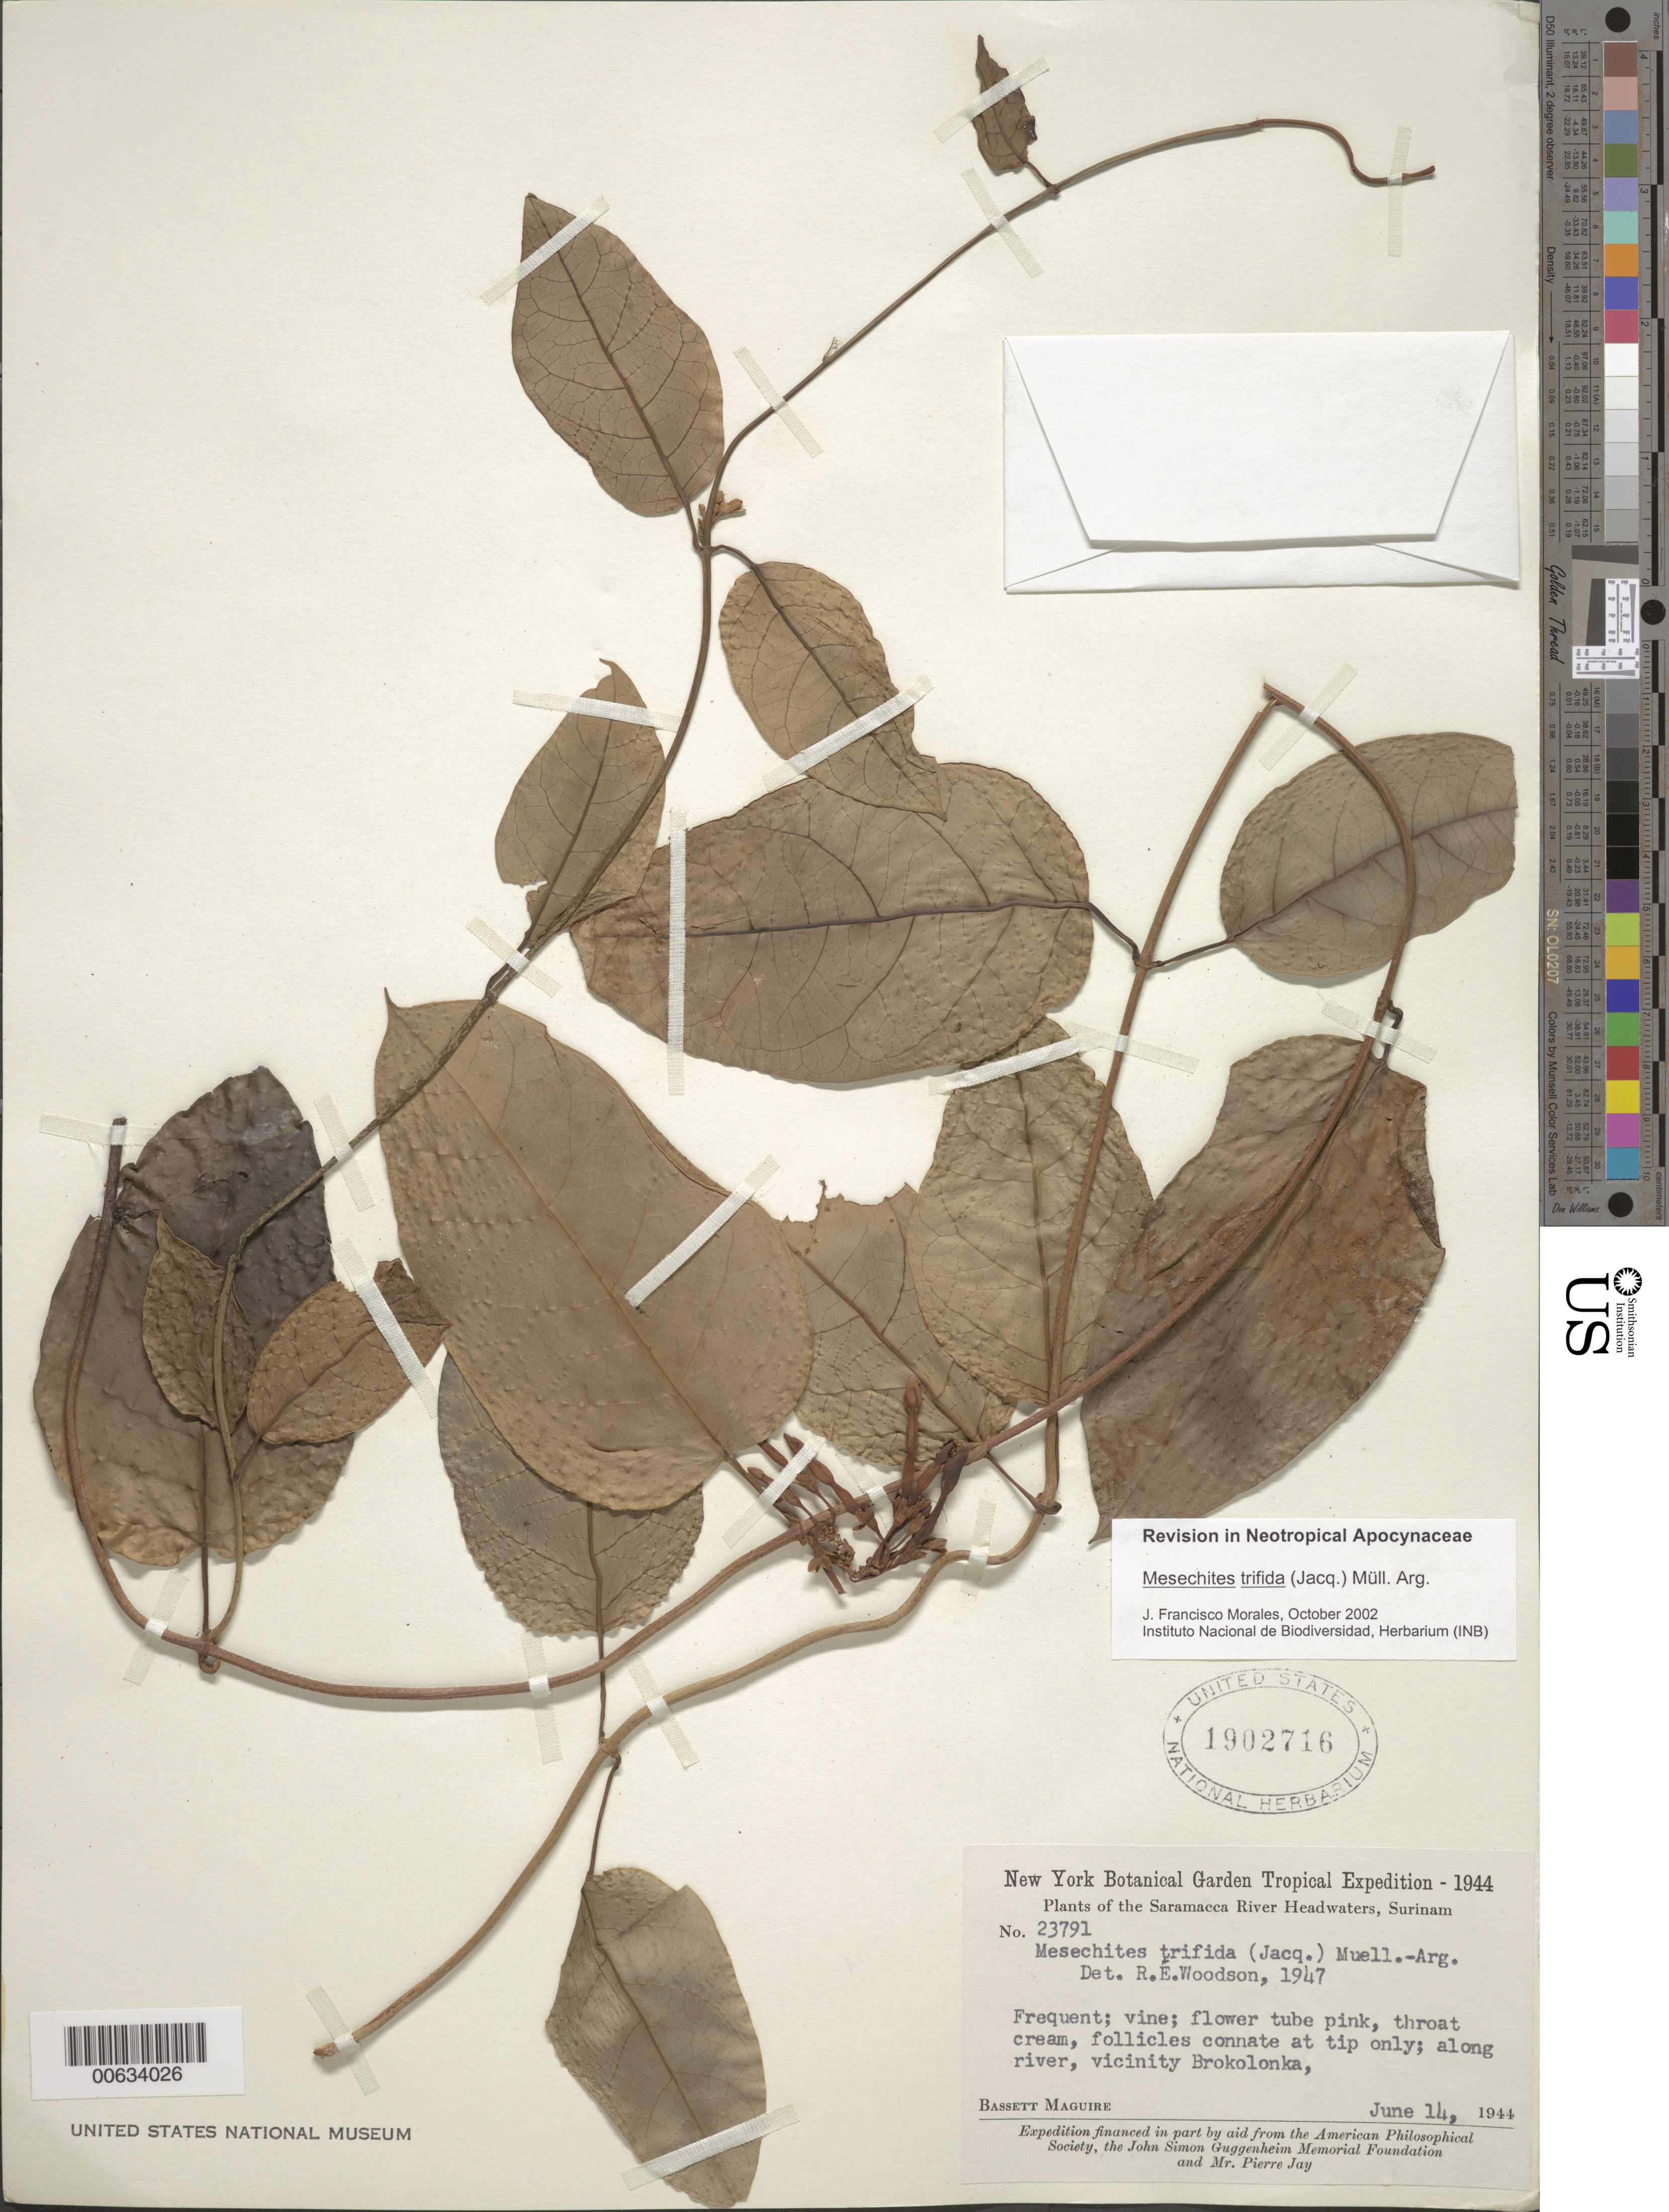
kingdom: Plantae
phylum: Tracheophyta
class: Magnoliopsida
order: Gentianales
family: Apocynaceae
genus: Mesechites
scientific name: Mesechites trifidus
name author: (Jacq.) Müll. Arg.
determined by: Morales, J. F.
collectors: B. Maguire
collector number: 23791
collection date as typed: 14-Jun-44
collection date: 1944-06-14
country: Suriname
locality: Saramacca River, Brokolonka vic.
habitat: Along river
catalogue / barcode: US 1902716